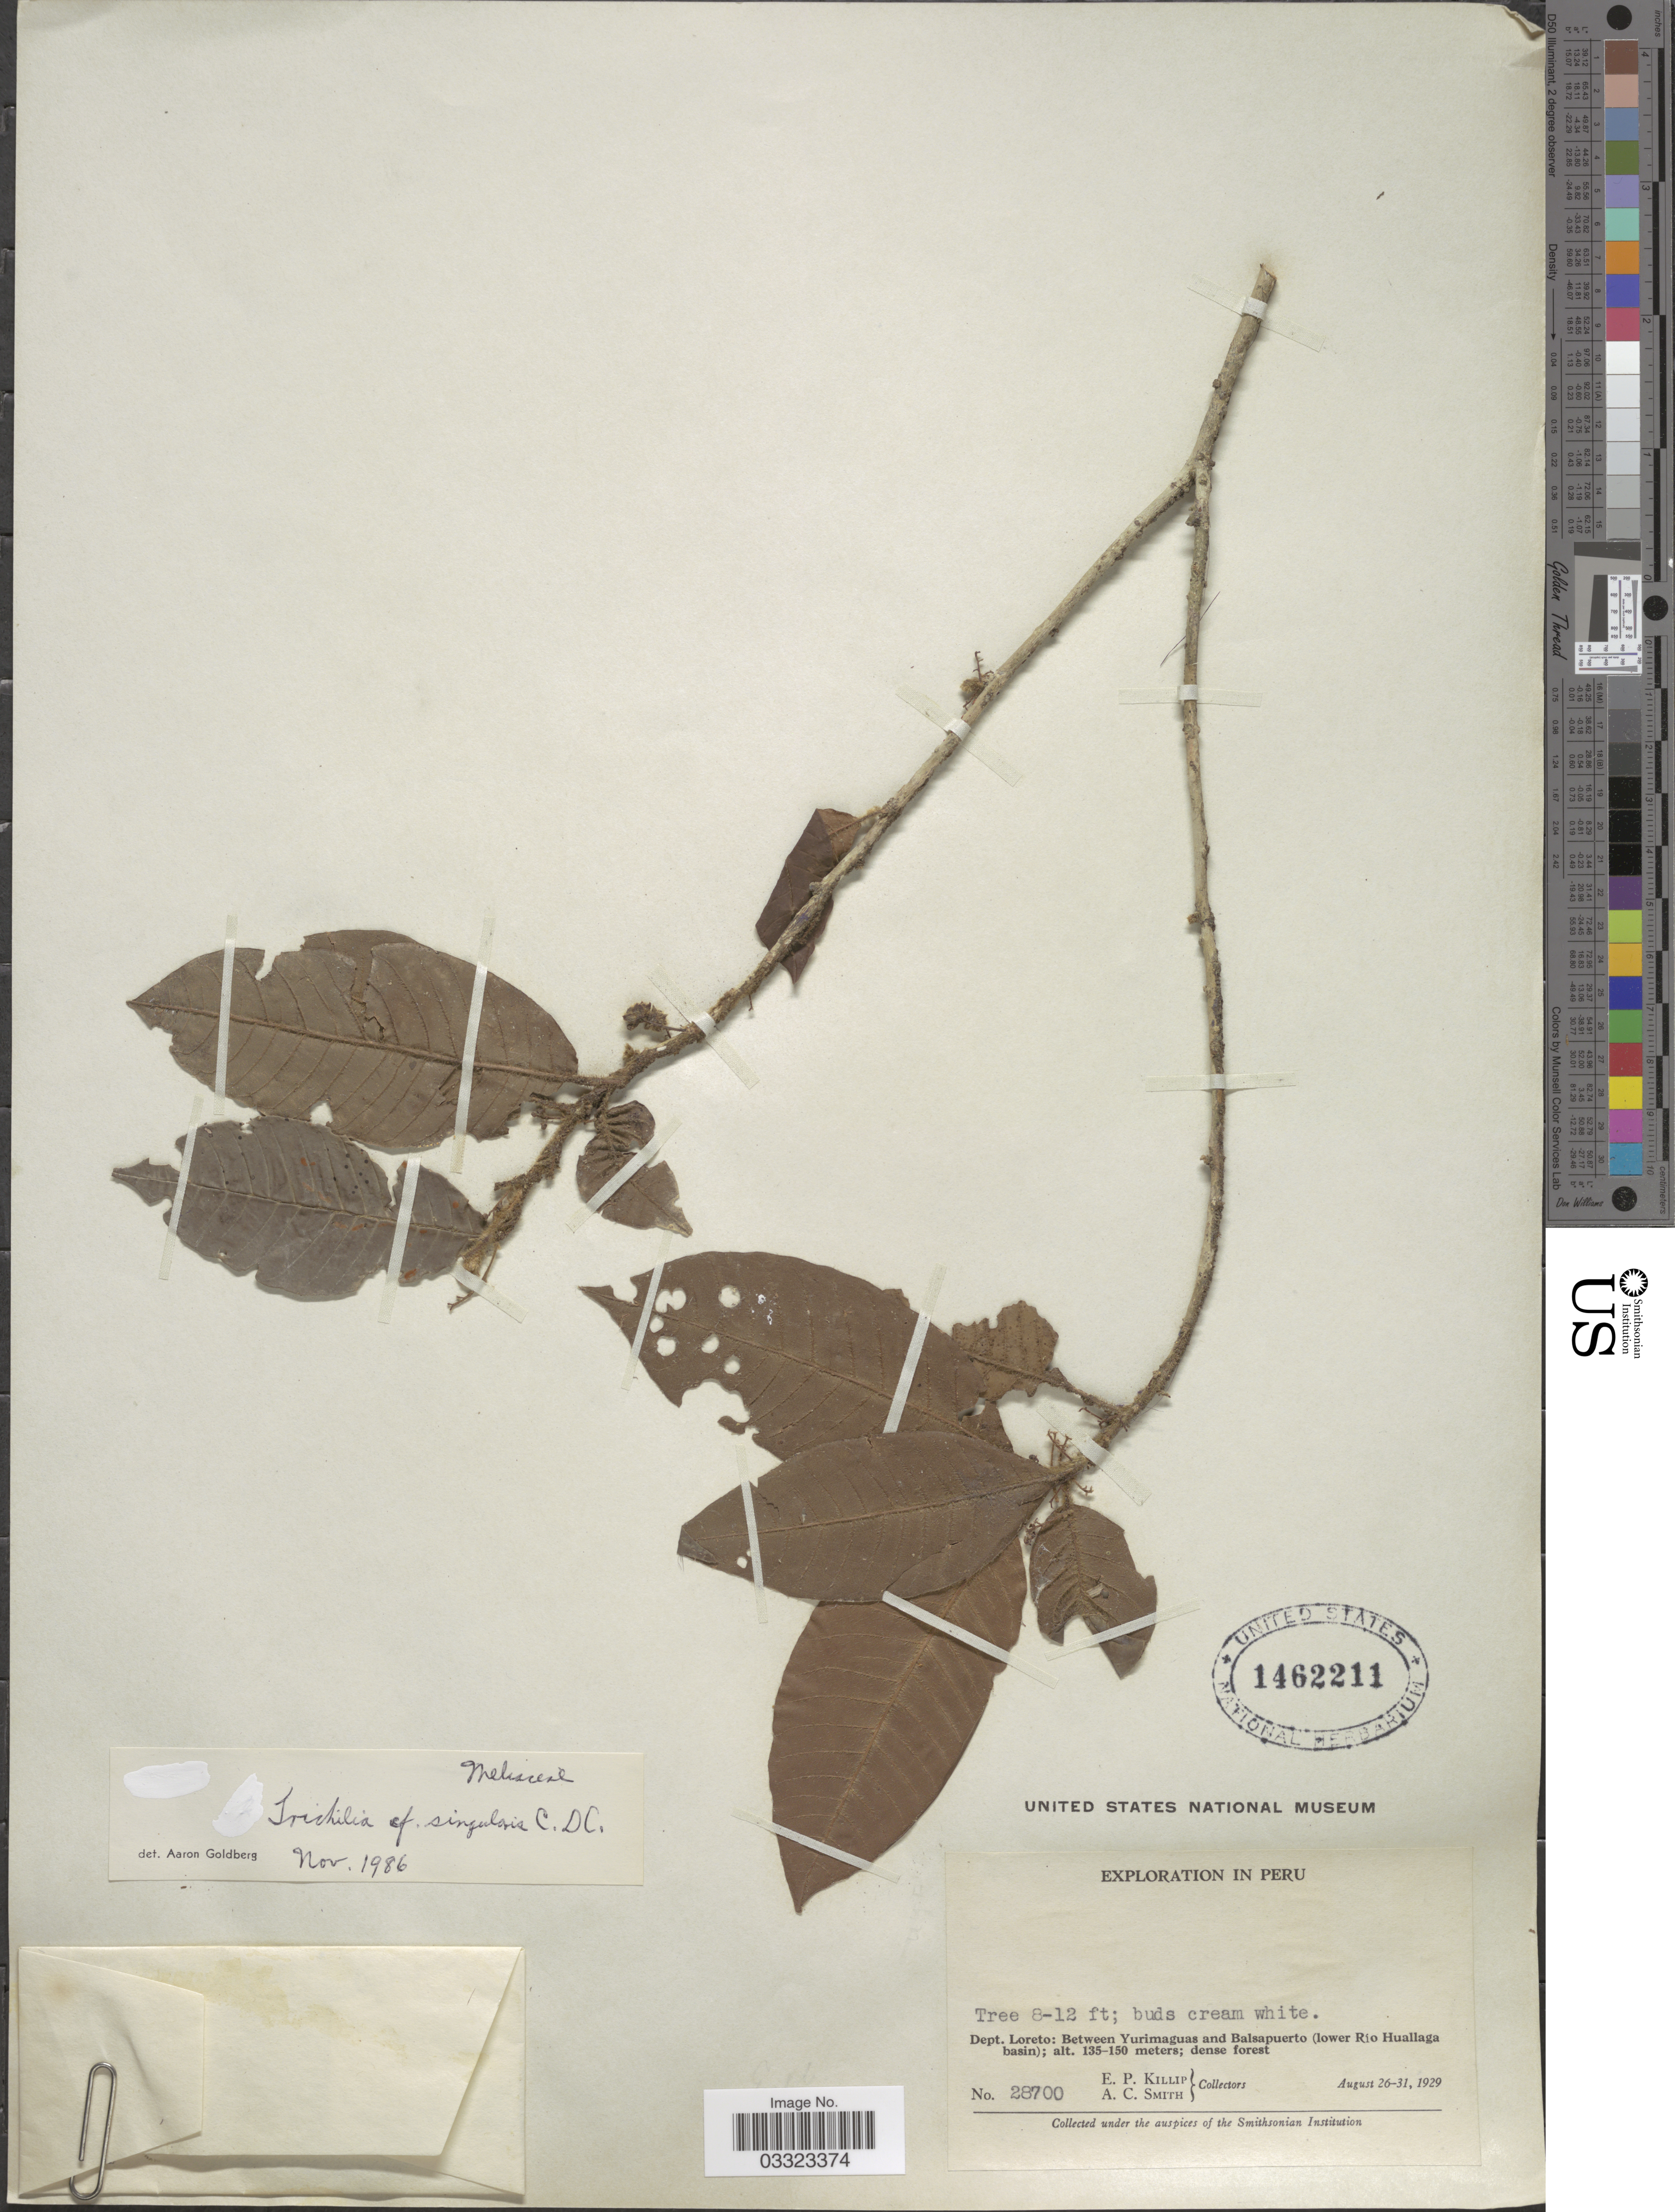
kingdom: Plantae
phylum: Tracheophyta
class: Magnoliopsida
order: Sapindales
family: Meliaceae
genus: Trichilia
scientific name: Trichilia singularis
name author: C. DC.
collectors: E. P. Killip & A. C. Smith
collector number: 28700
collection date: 1929-08-26/1929-08-31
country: Peru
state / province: Loreto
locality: Dept. Loreto: Between Yurimaguas and Balsapuerto (lower Rio Huallaga basin).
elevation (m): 135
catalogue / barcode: US 1462211